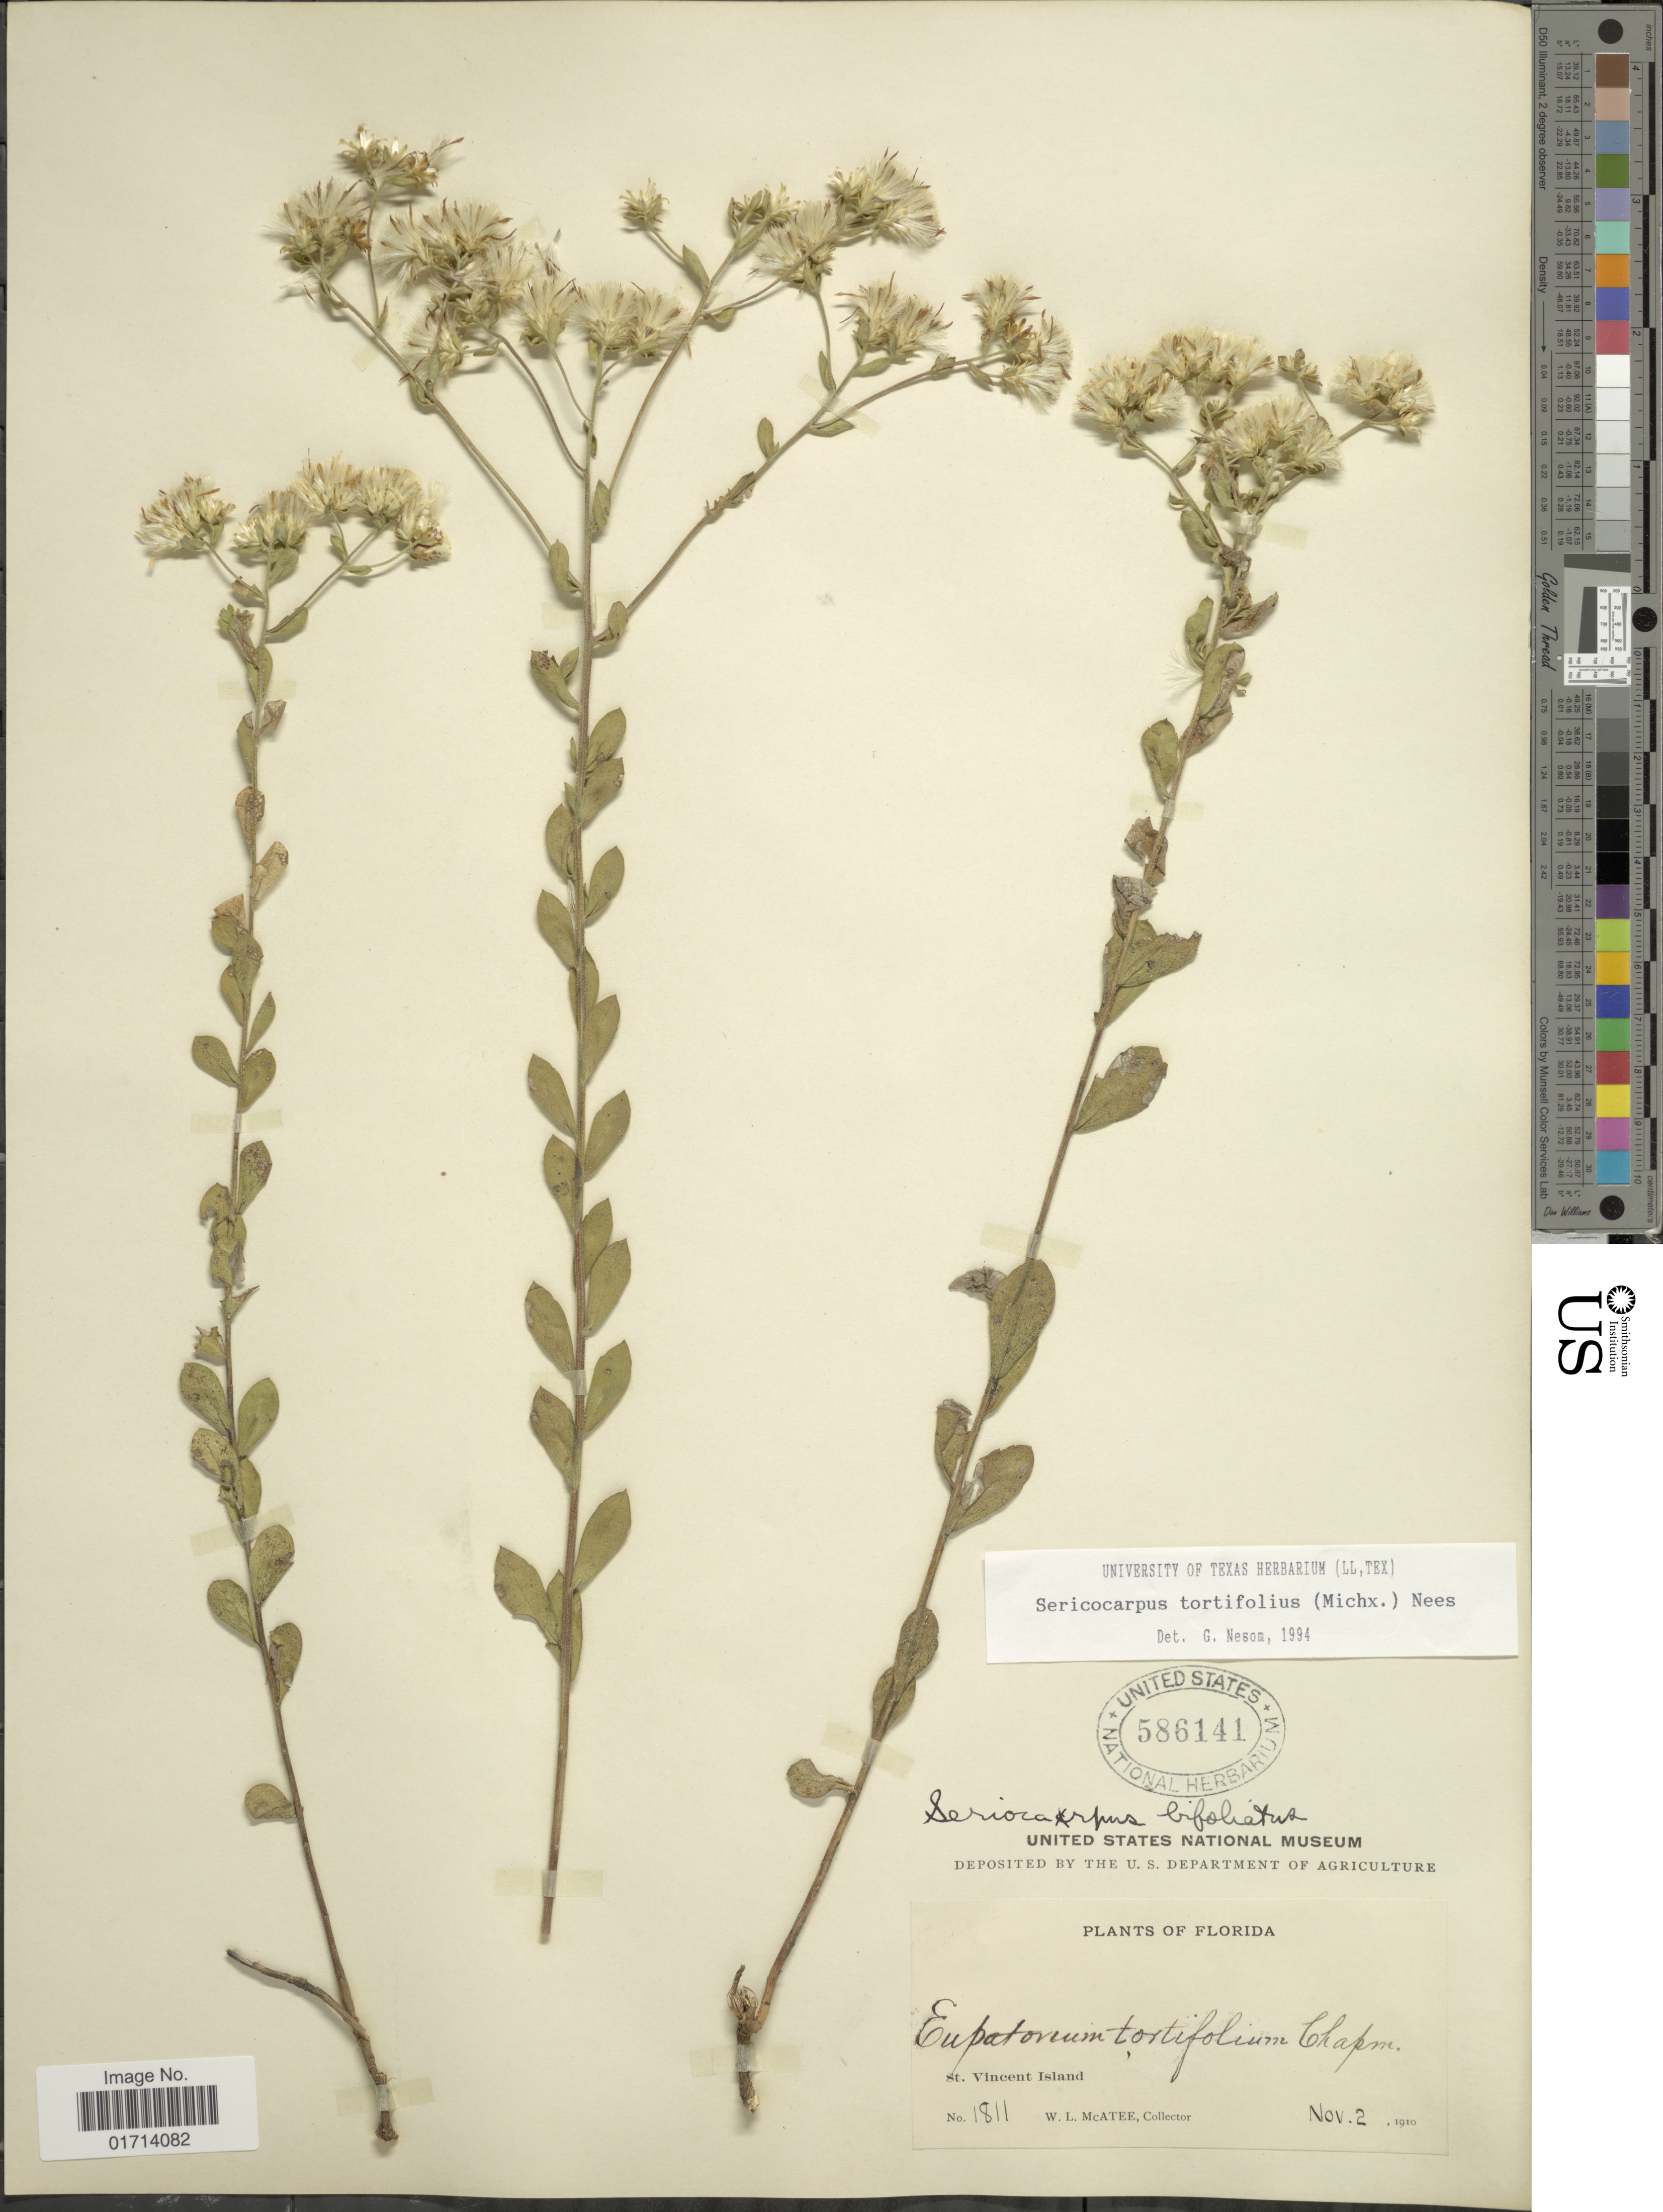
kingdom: Plantae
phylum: Tracheophyta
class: Magnoliopsida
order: Asterales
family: Asteraceae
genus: Sericocarpus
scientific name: Sericocarpus tortifolius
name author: (Michx.) Nees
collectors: W. McAtee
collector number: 1811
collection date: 1910-11-02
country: United States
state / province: Florida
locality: St. Vincent Island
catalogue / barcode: US 586141